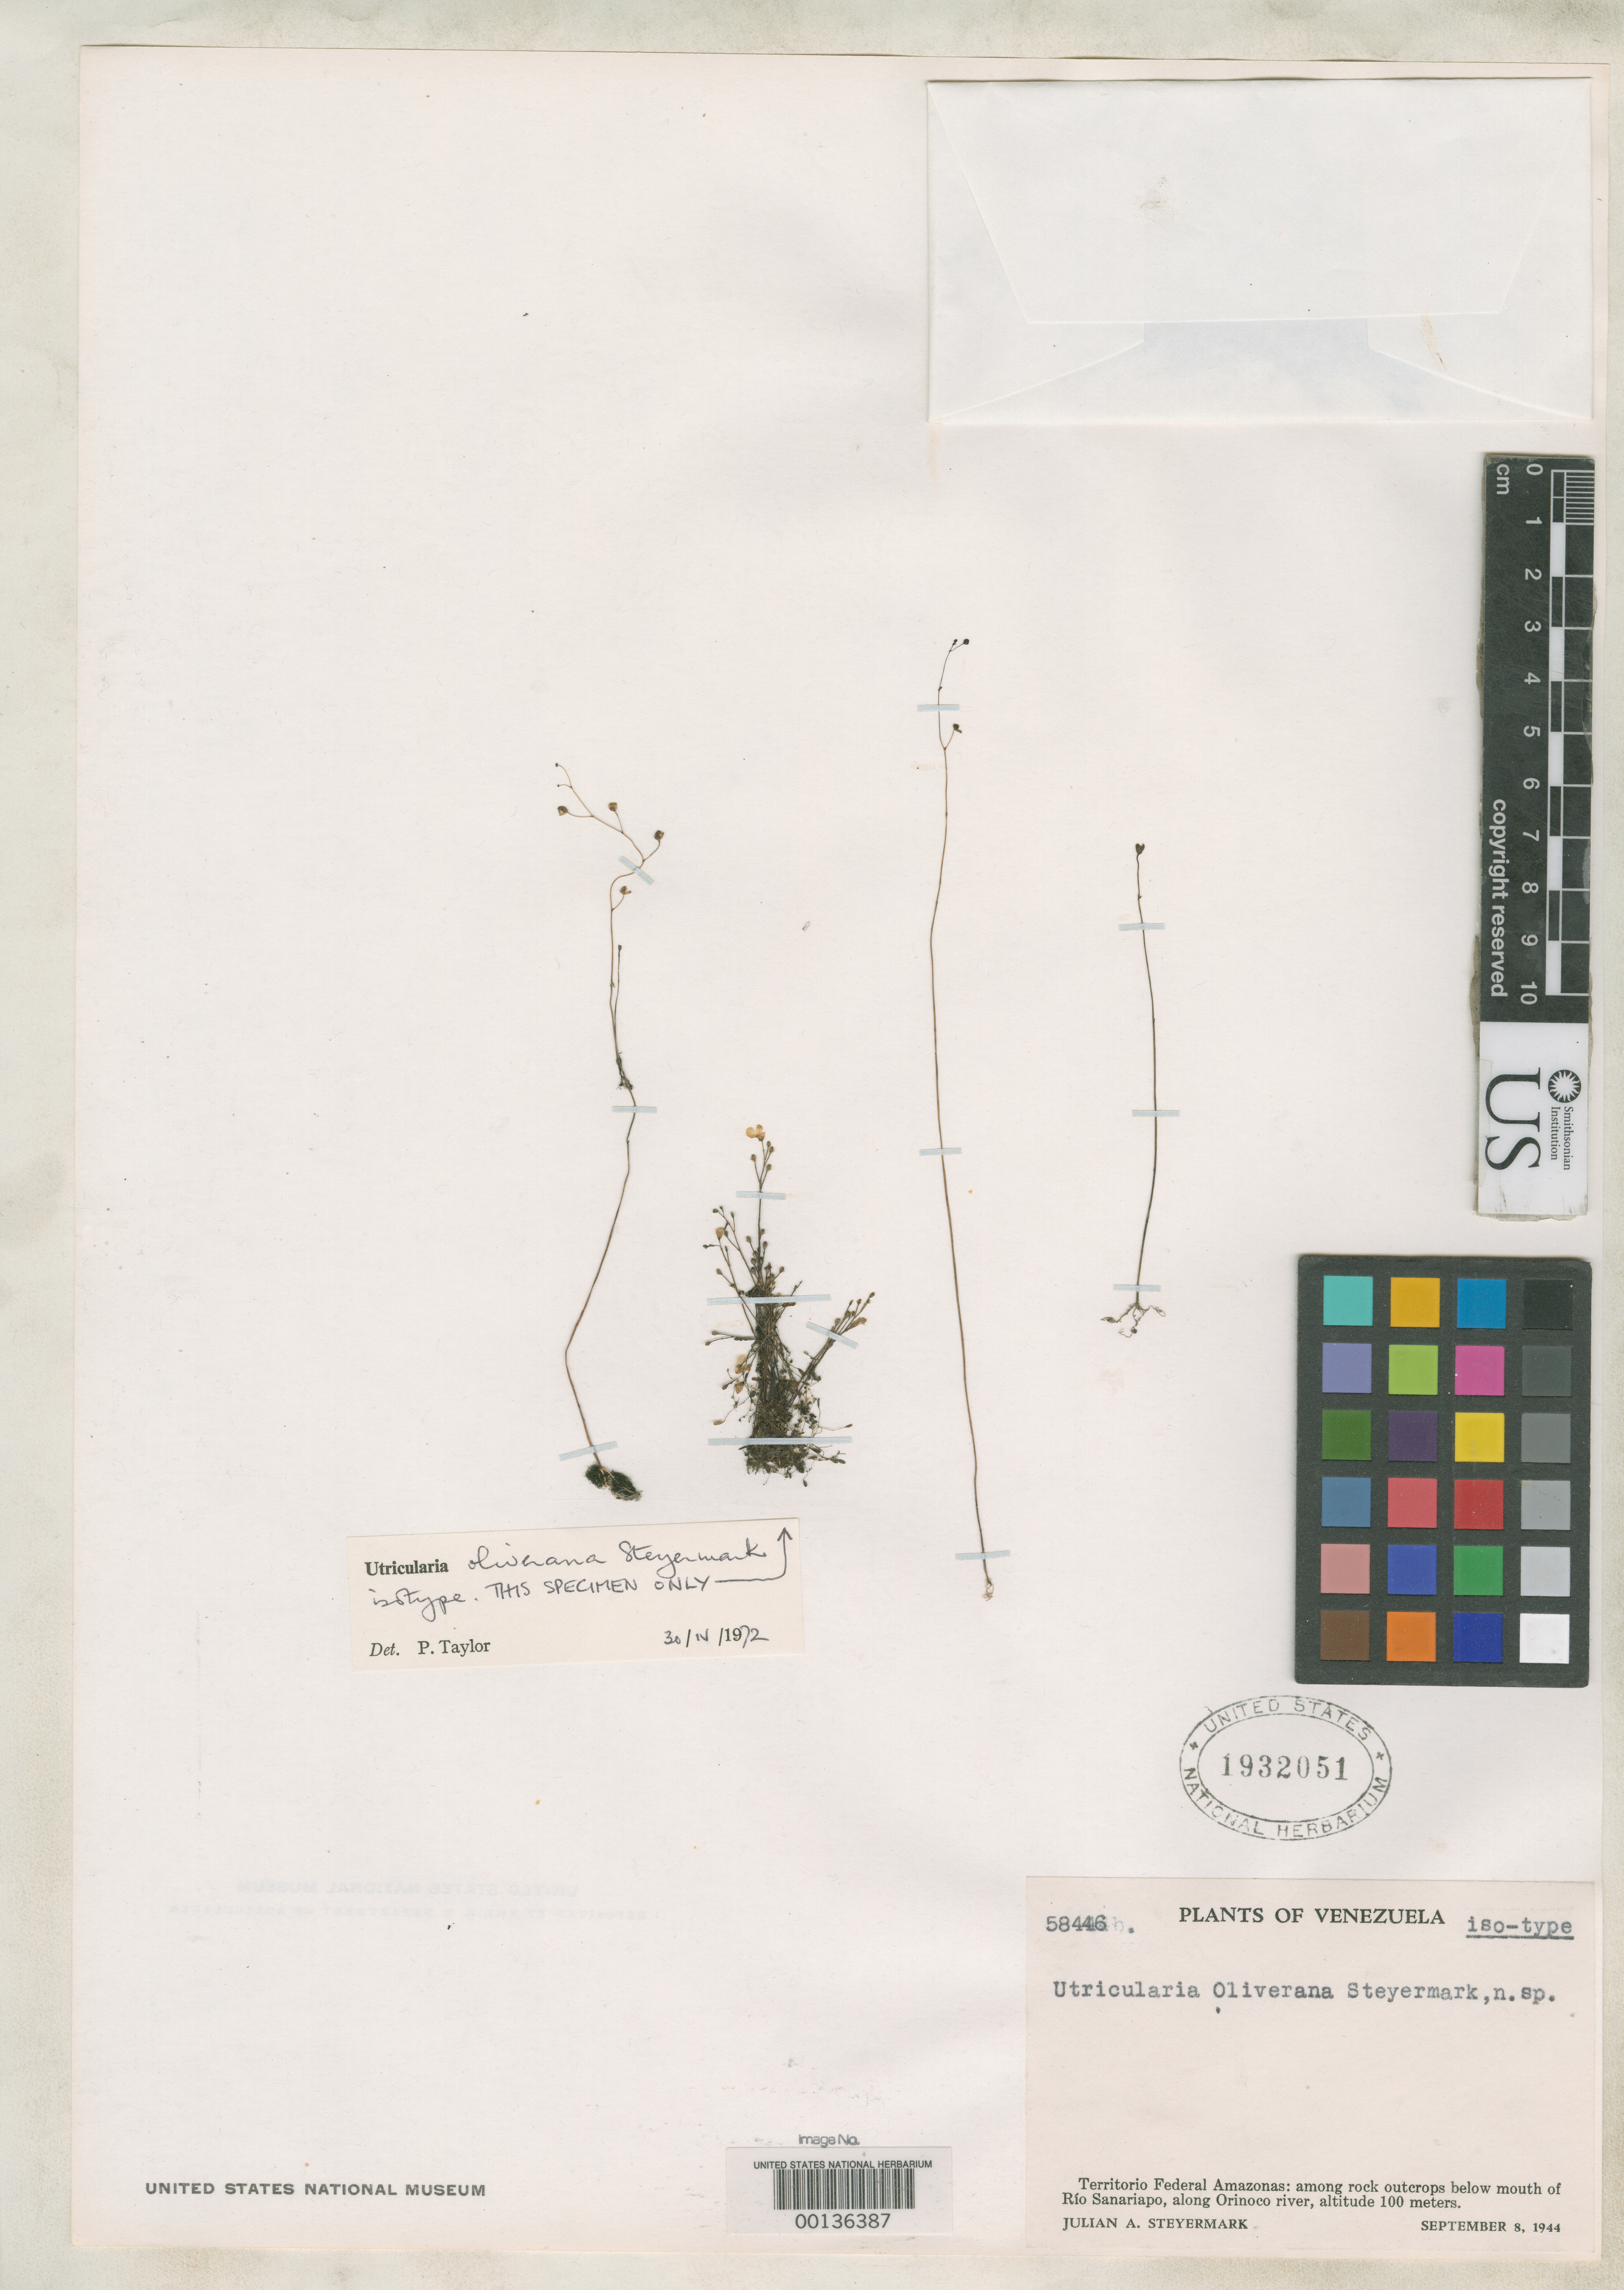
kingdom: Plantae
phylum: Tracheophyta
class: Magnoliopsida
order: Lamiales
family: Lentibulariaceae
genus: Utricularia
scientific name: Utricularia oliverana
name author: Steyerm.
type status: Isotype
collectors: J. Steyermark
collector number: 58446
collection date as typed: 08 Sep 1944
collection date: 1944-09-08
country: Venezuela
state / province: Amazonas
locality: Below mouth of Rio Sanariapo, along Orinoco River.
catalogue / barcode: US 1932051